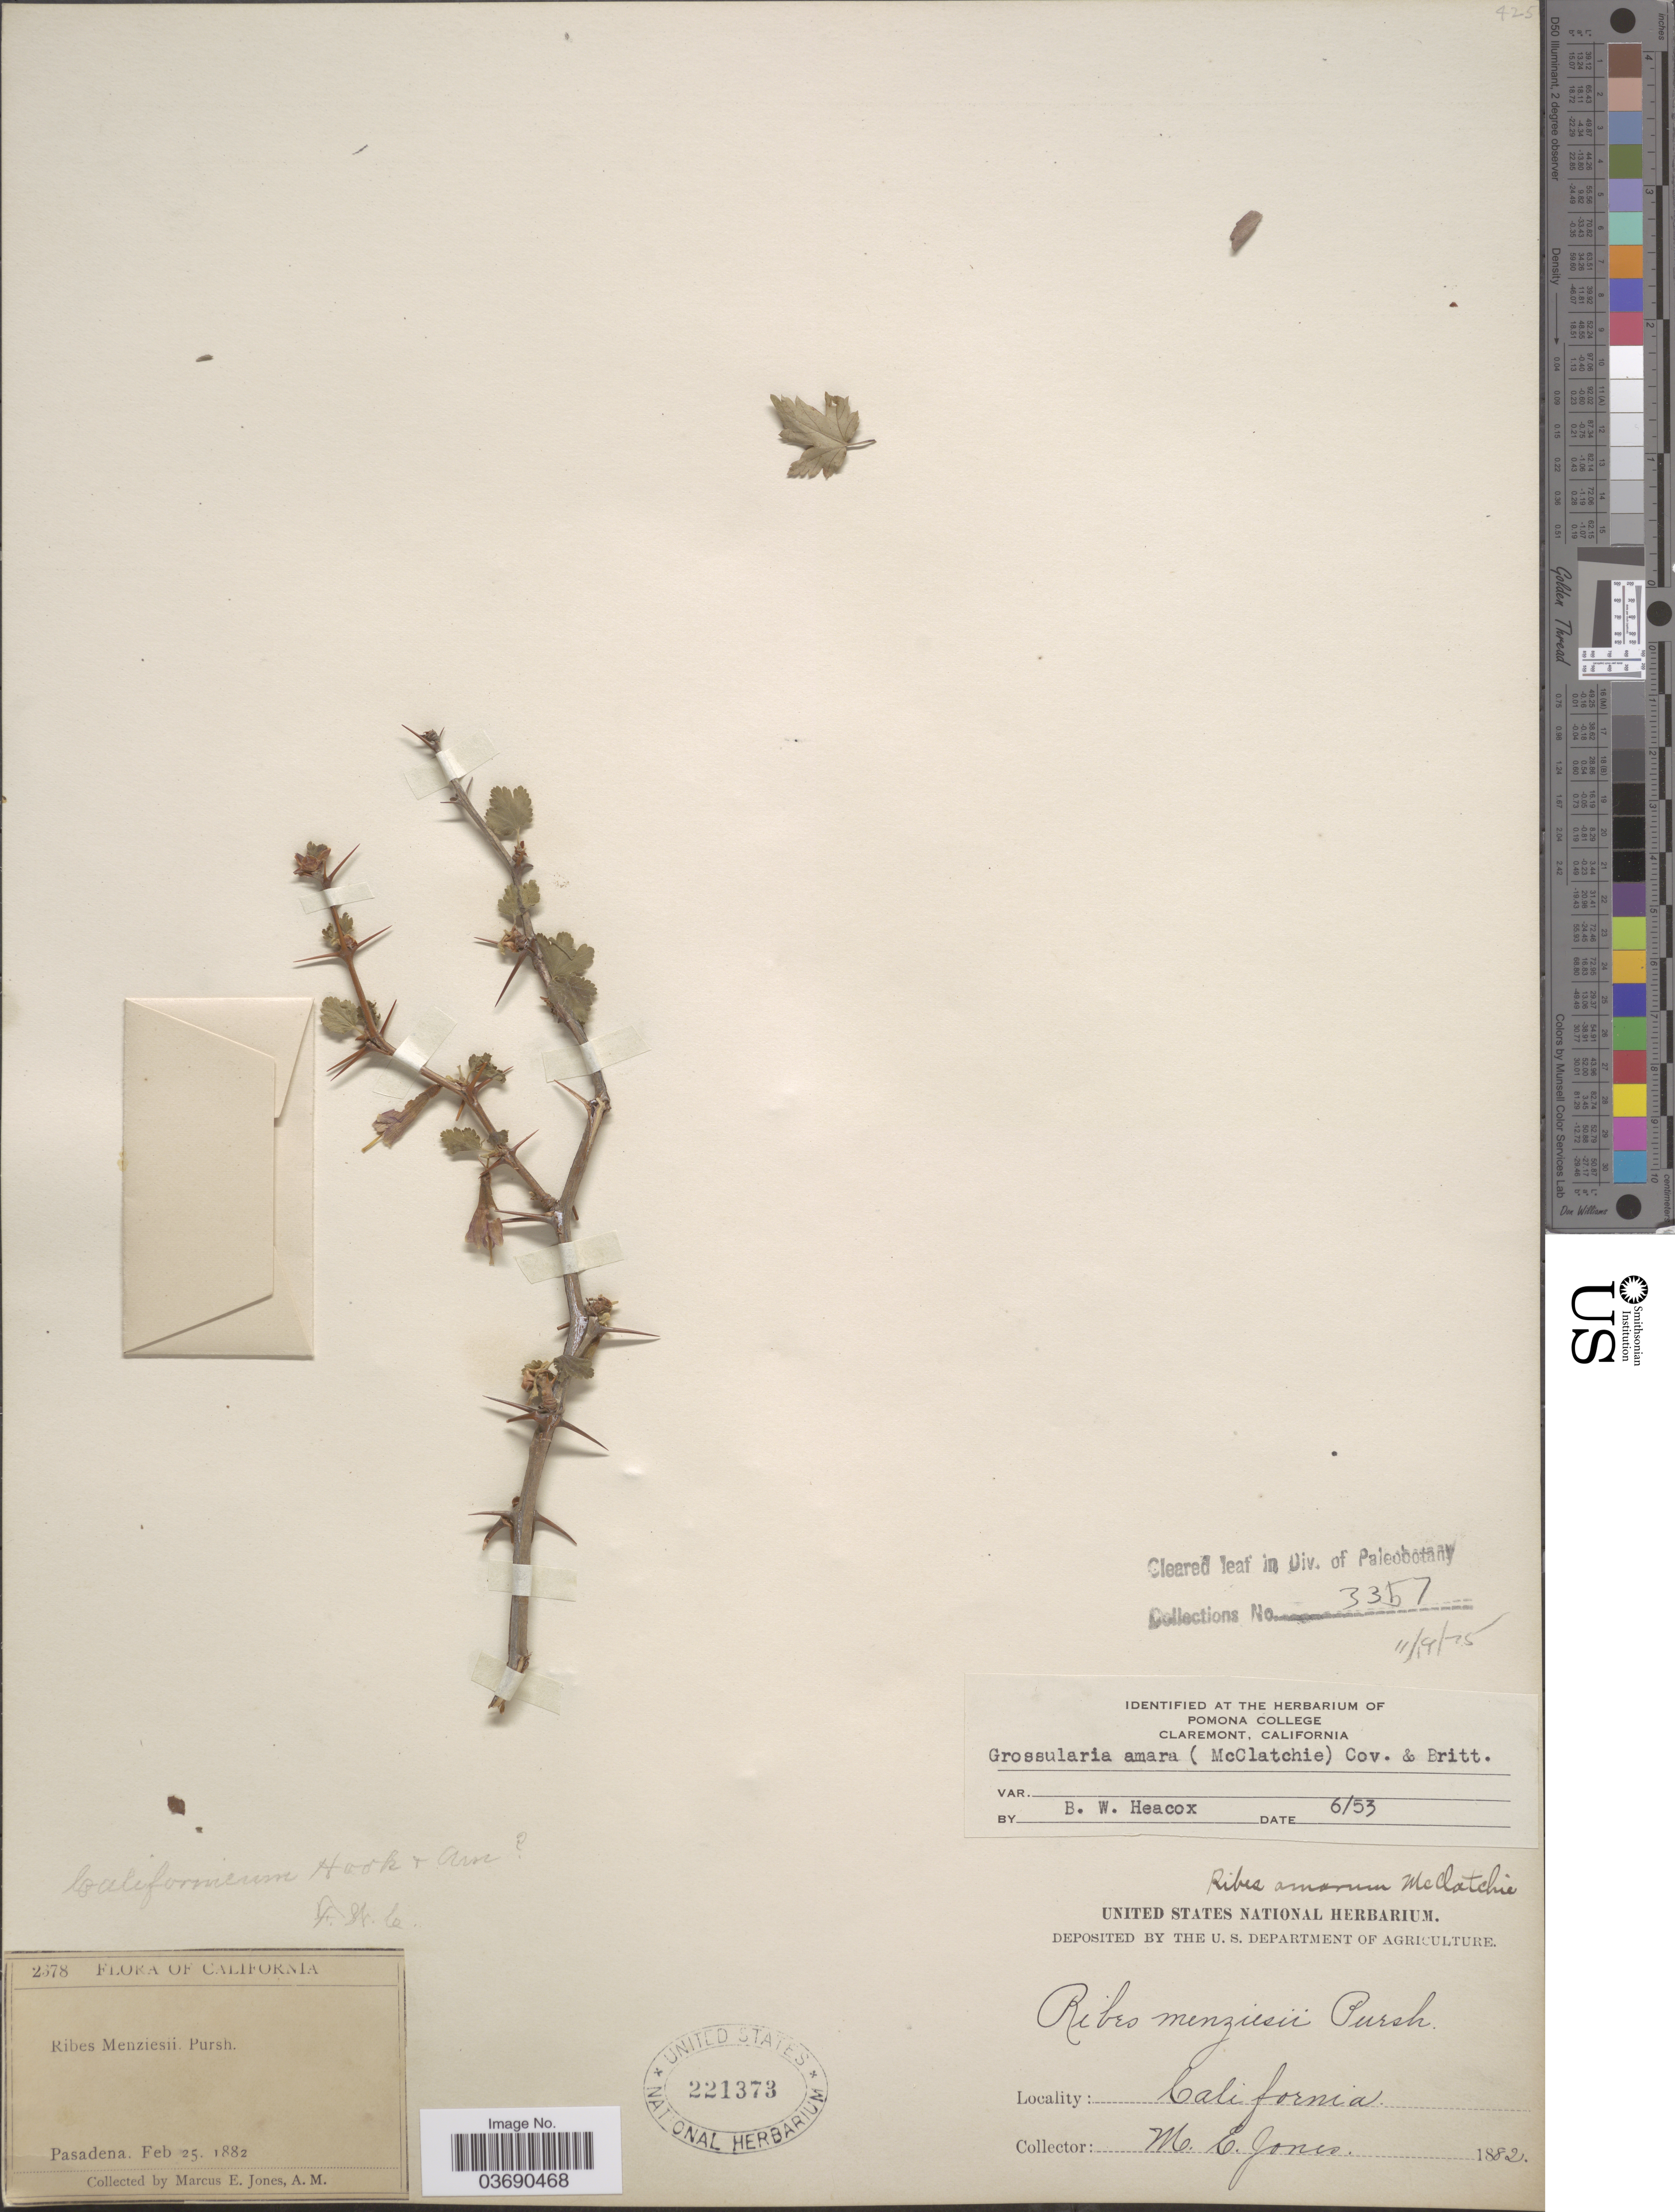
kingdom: Plantae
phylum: Tracheophyta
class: Magnoliopsida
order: Saxifragales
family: Grossulariaceae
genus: Ribes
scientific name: Ribes amarum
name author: McClatchie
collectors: M. E. Jones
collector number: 2378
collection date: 1882-02-25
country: United States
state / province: California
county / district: Los Angeles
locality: Pasadena.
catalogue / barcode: US 221373